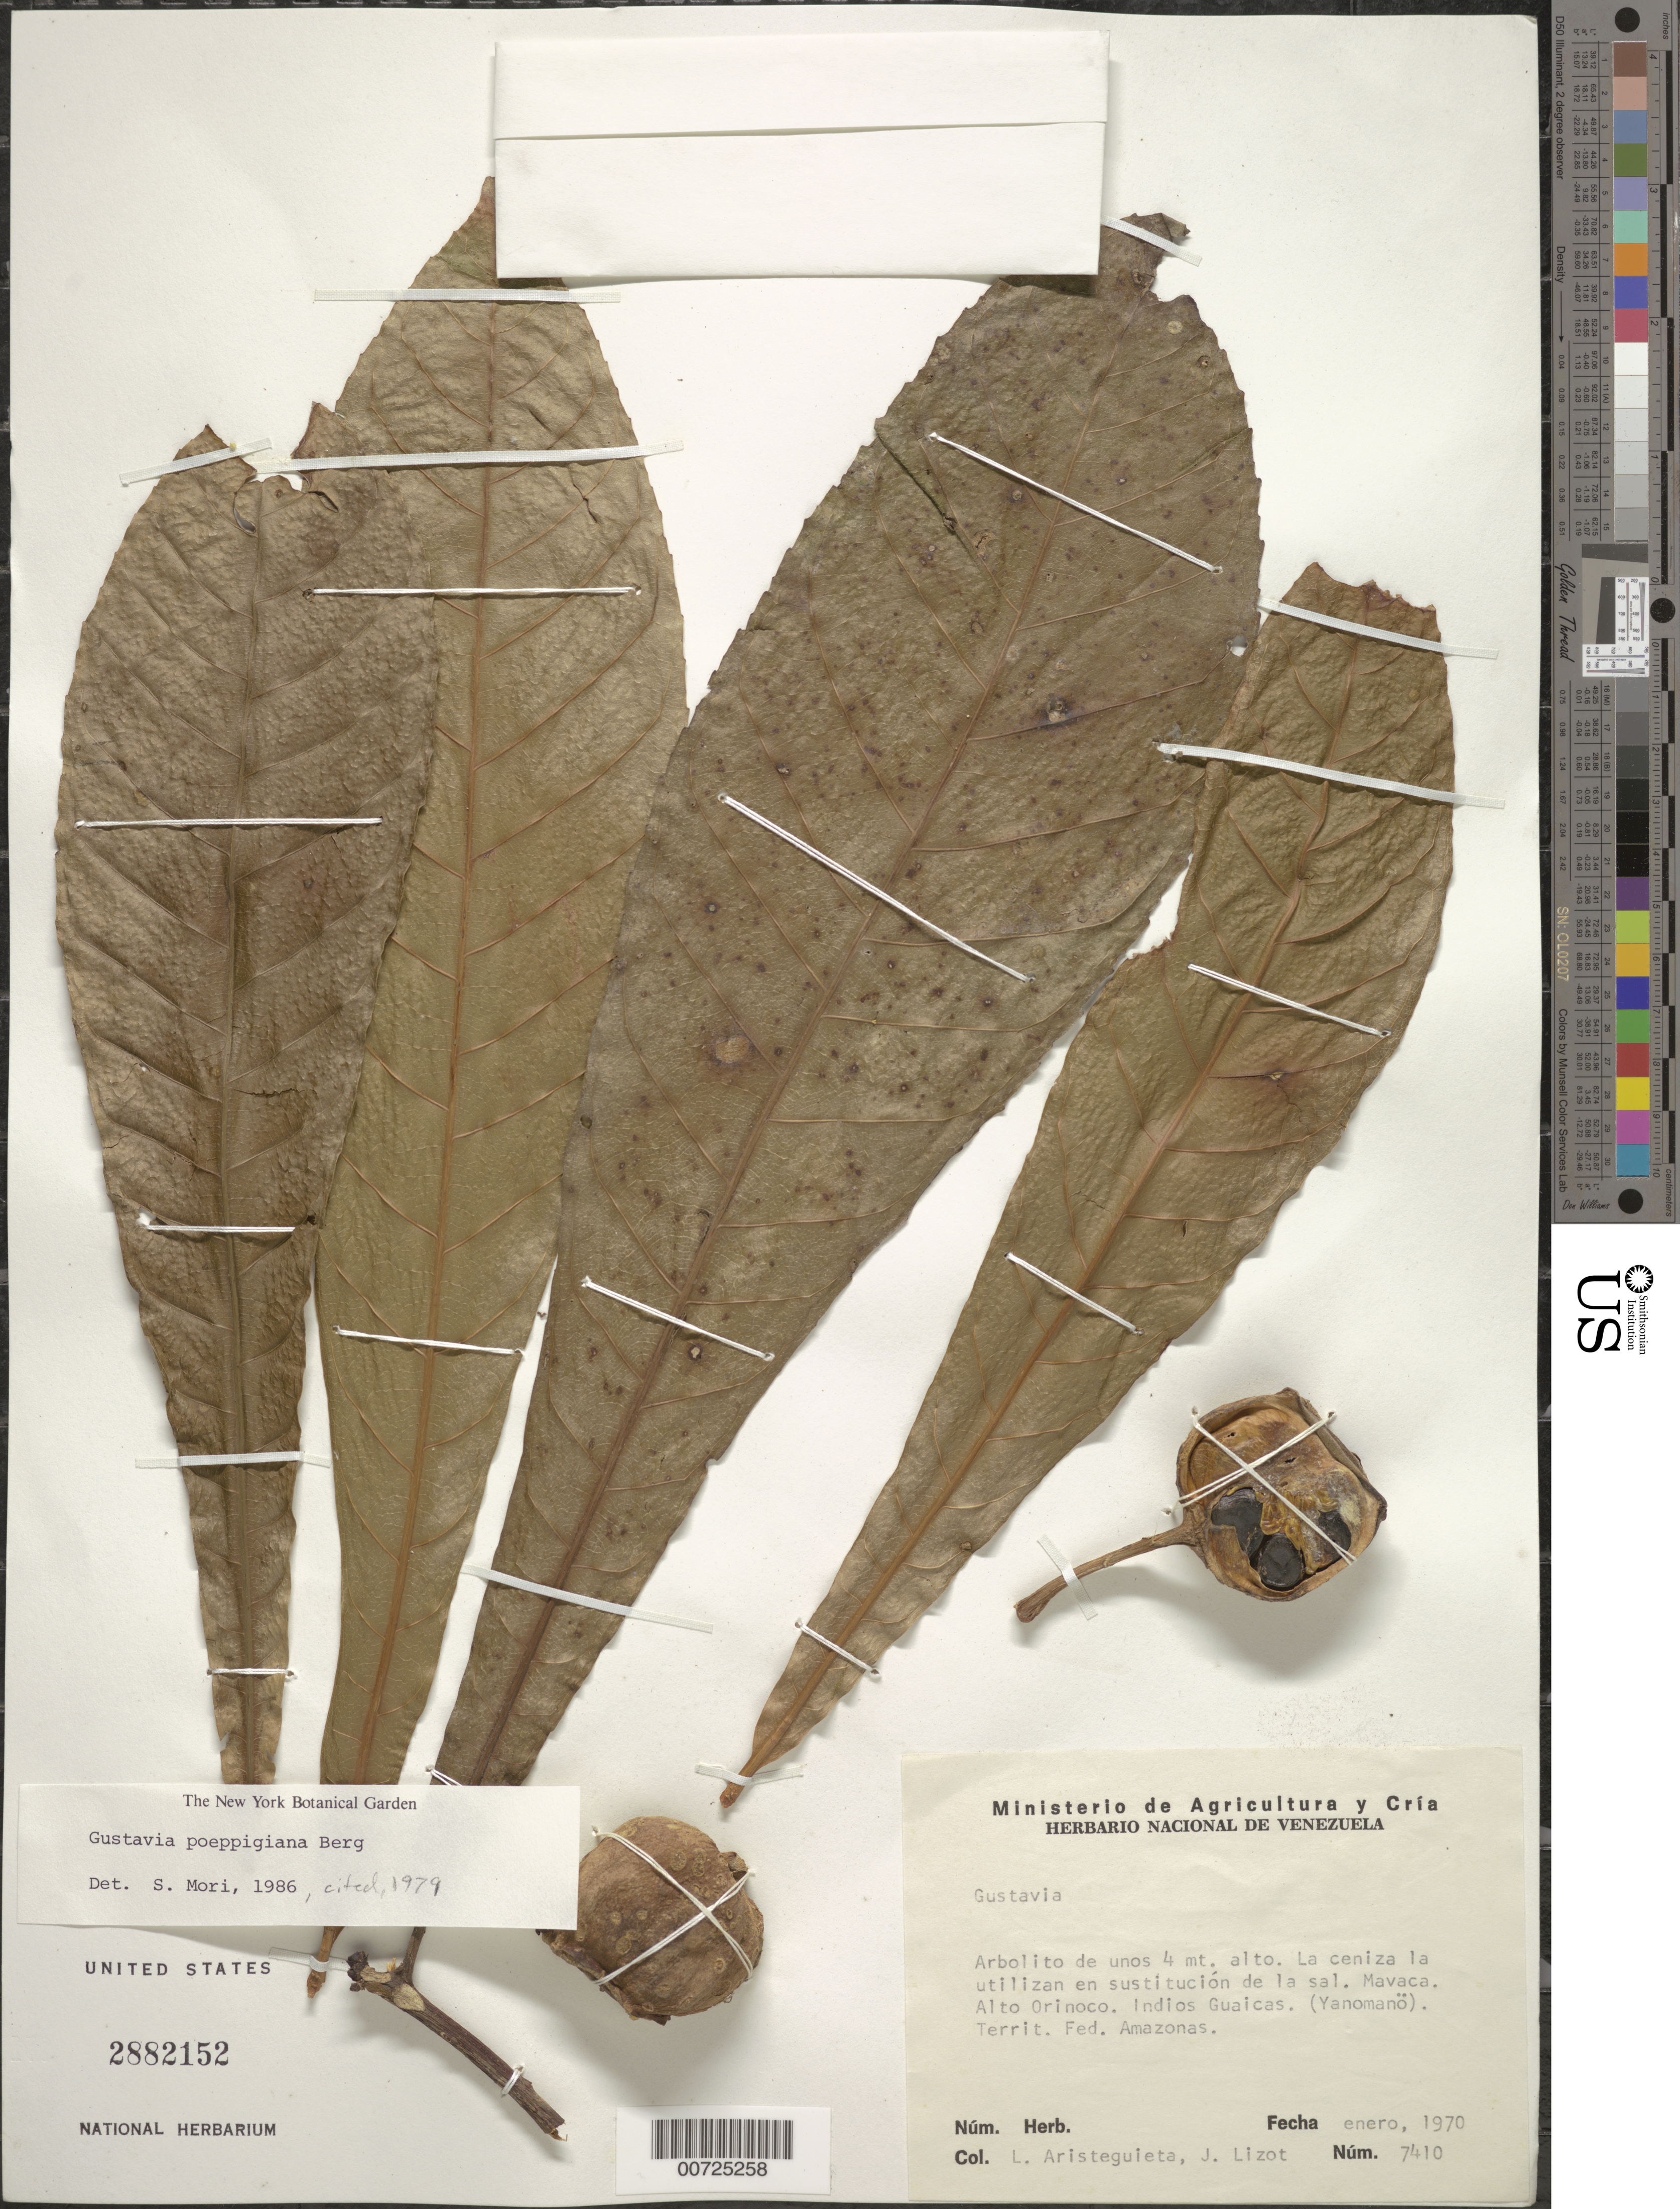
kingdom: Plantae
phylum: Tracheophyta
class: Magnoliopsida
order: Ericales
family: Lecythidaceae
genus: Gustavia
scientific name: Gustavia poeppigiana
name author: O. Berg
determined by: Mori, Scott A.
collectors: L. Aristeguieta & J. Lizot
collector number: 7410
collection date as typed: Jan-70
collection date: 1970-01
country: Venezuela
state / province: Amazonas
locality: Mavaca, Alto Orinoco, Indios Guaicas (Yanomanö)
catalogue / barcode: US 2882152